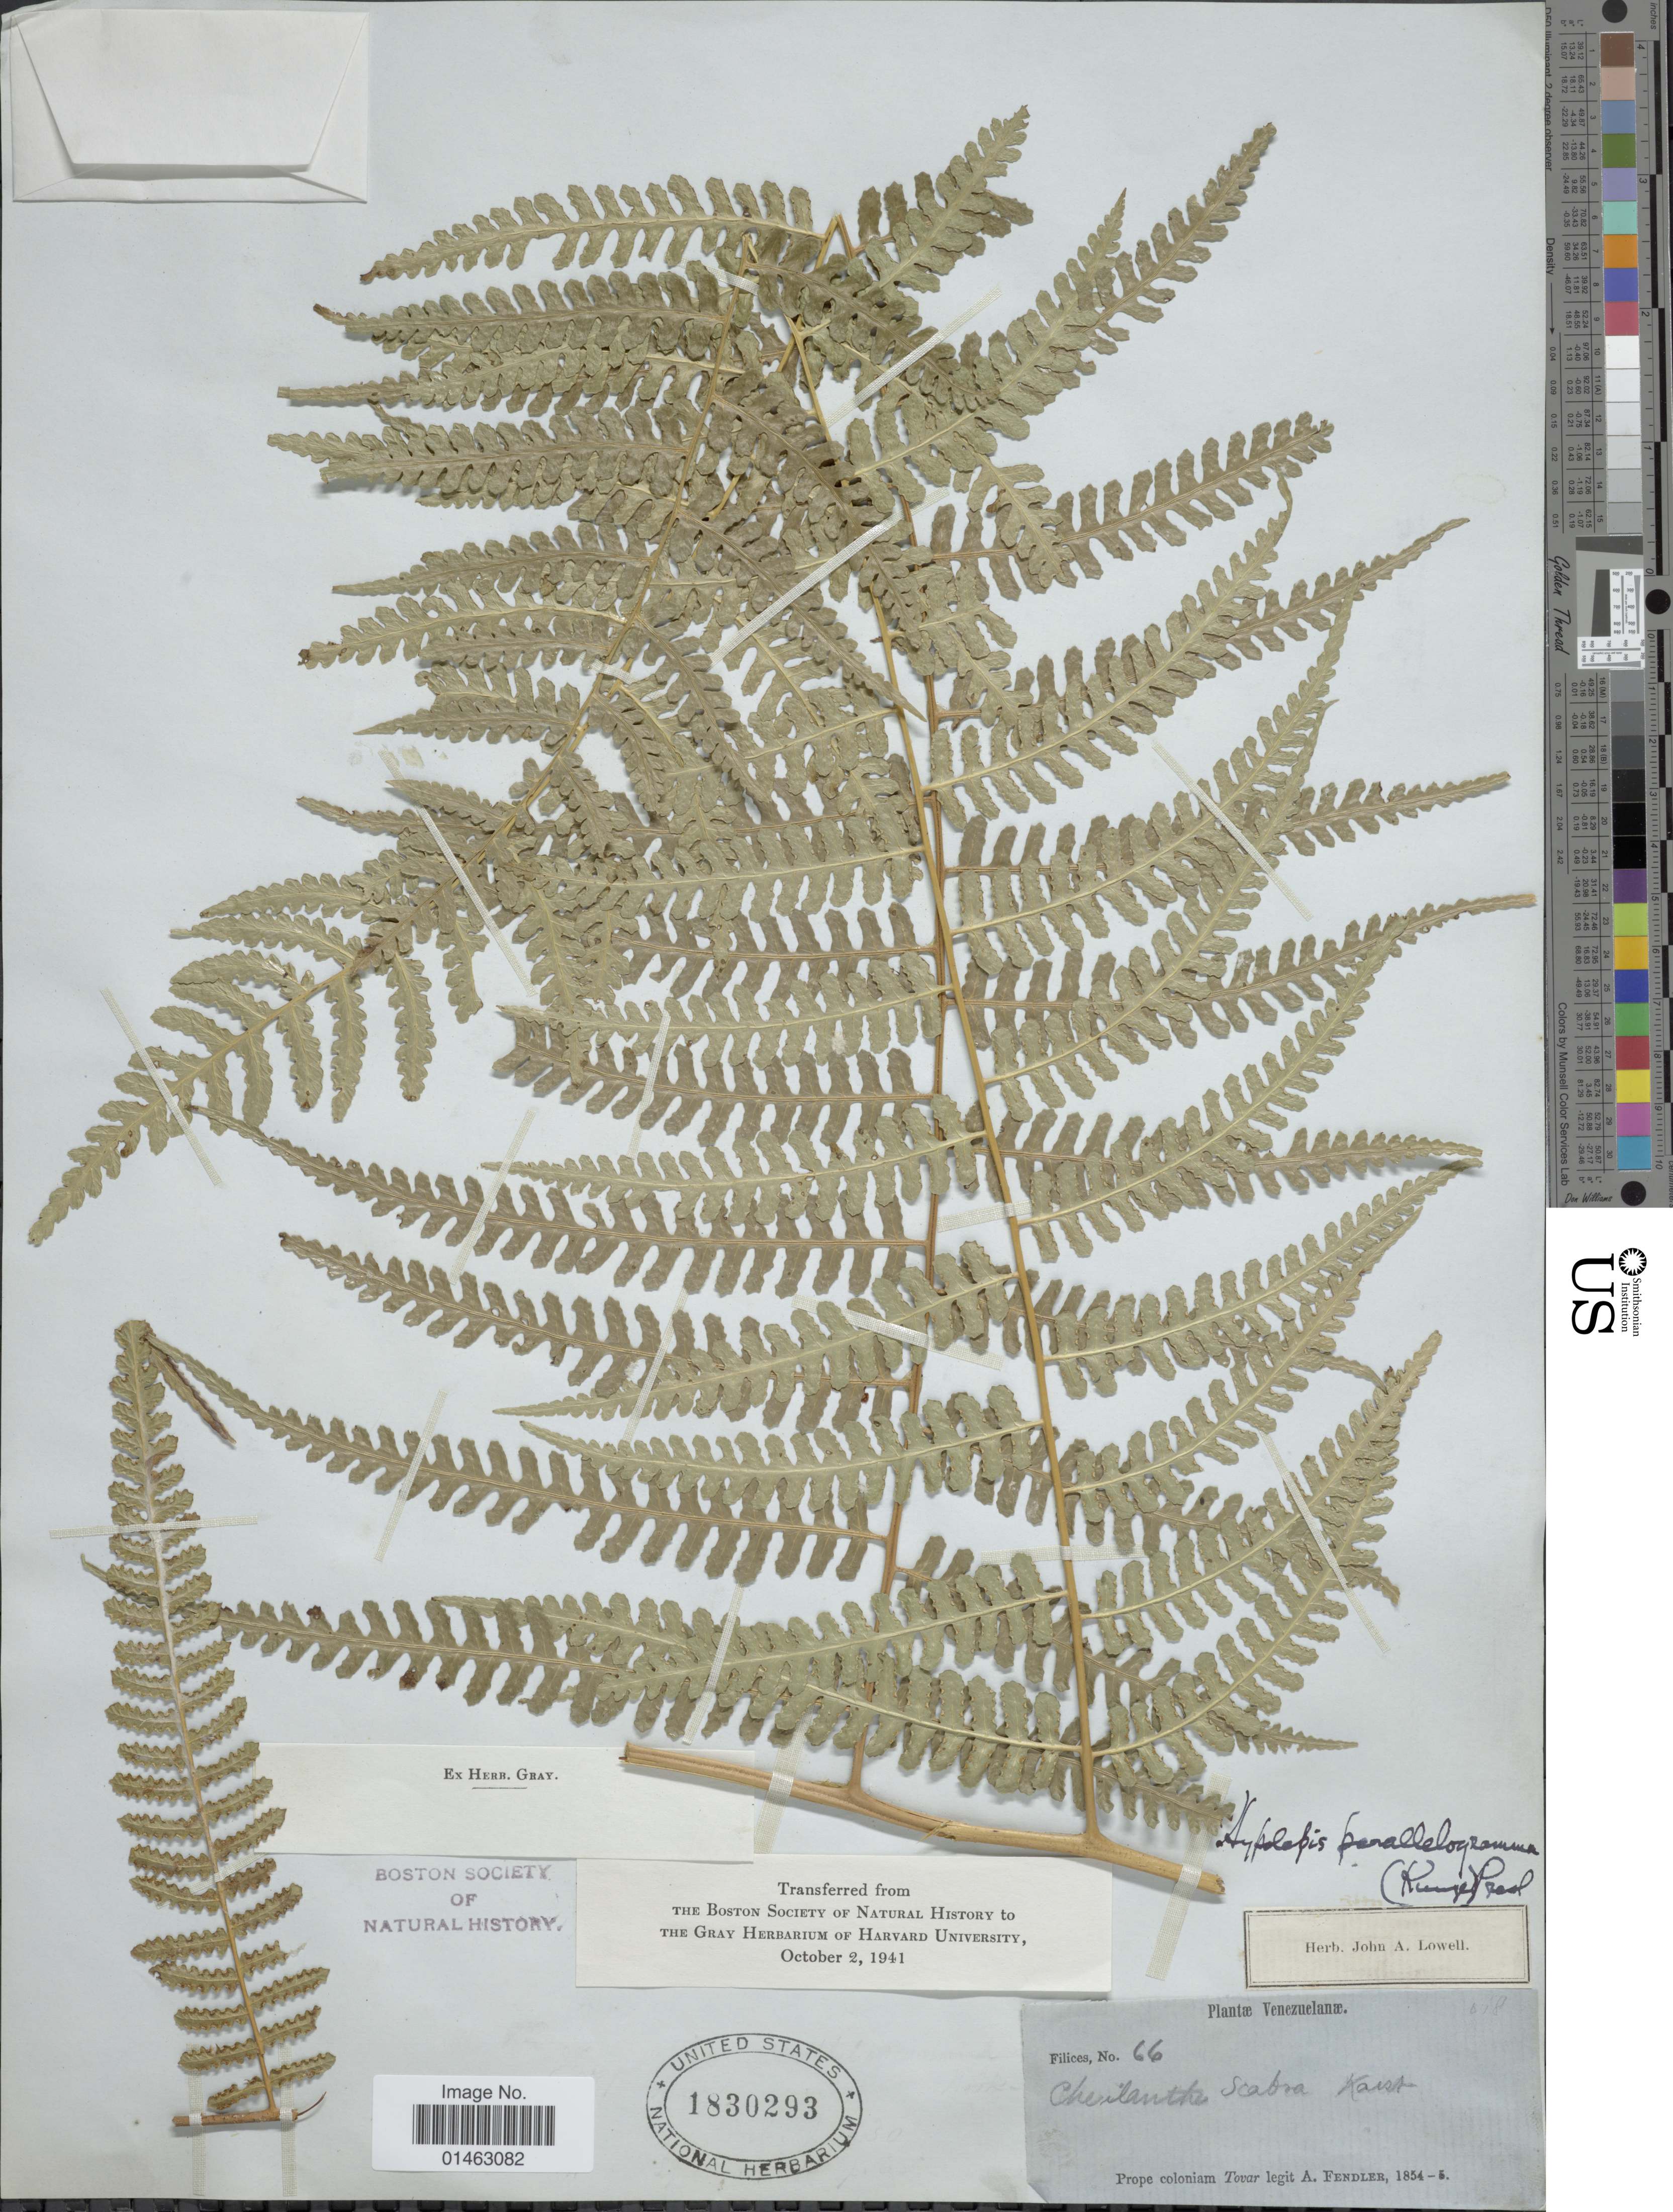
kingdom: Plantae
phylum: Tracheophyta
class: Polypodiopsida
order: Polypodiales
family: Dennstaedtiaceae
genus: Hypolepis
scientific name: Hypolepis parallelogramma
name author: (Kunze) C. Presl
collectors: A. Fendler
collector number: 66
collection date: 1854/1855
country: Venezuela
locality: Prope coloniam Tovar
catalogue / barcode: US 1830293